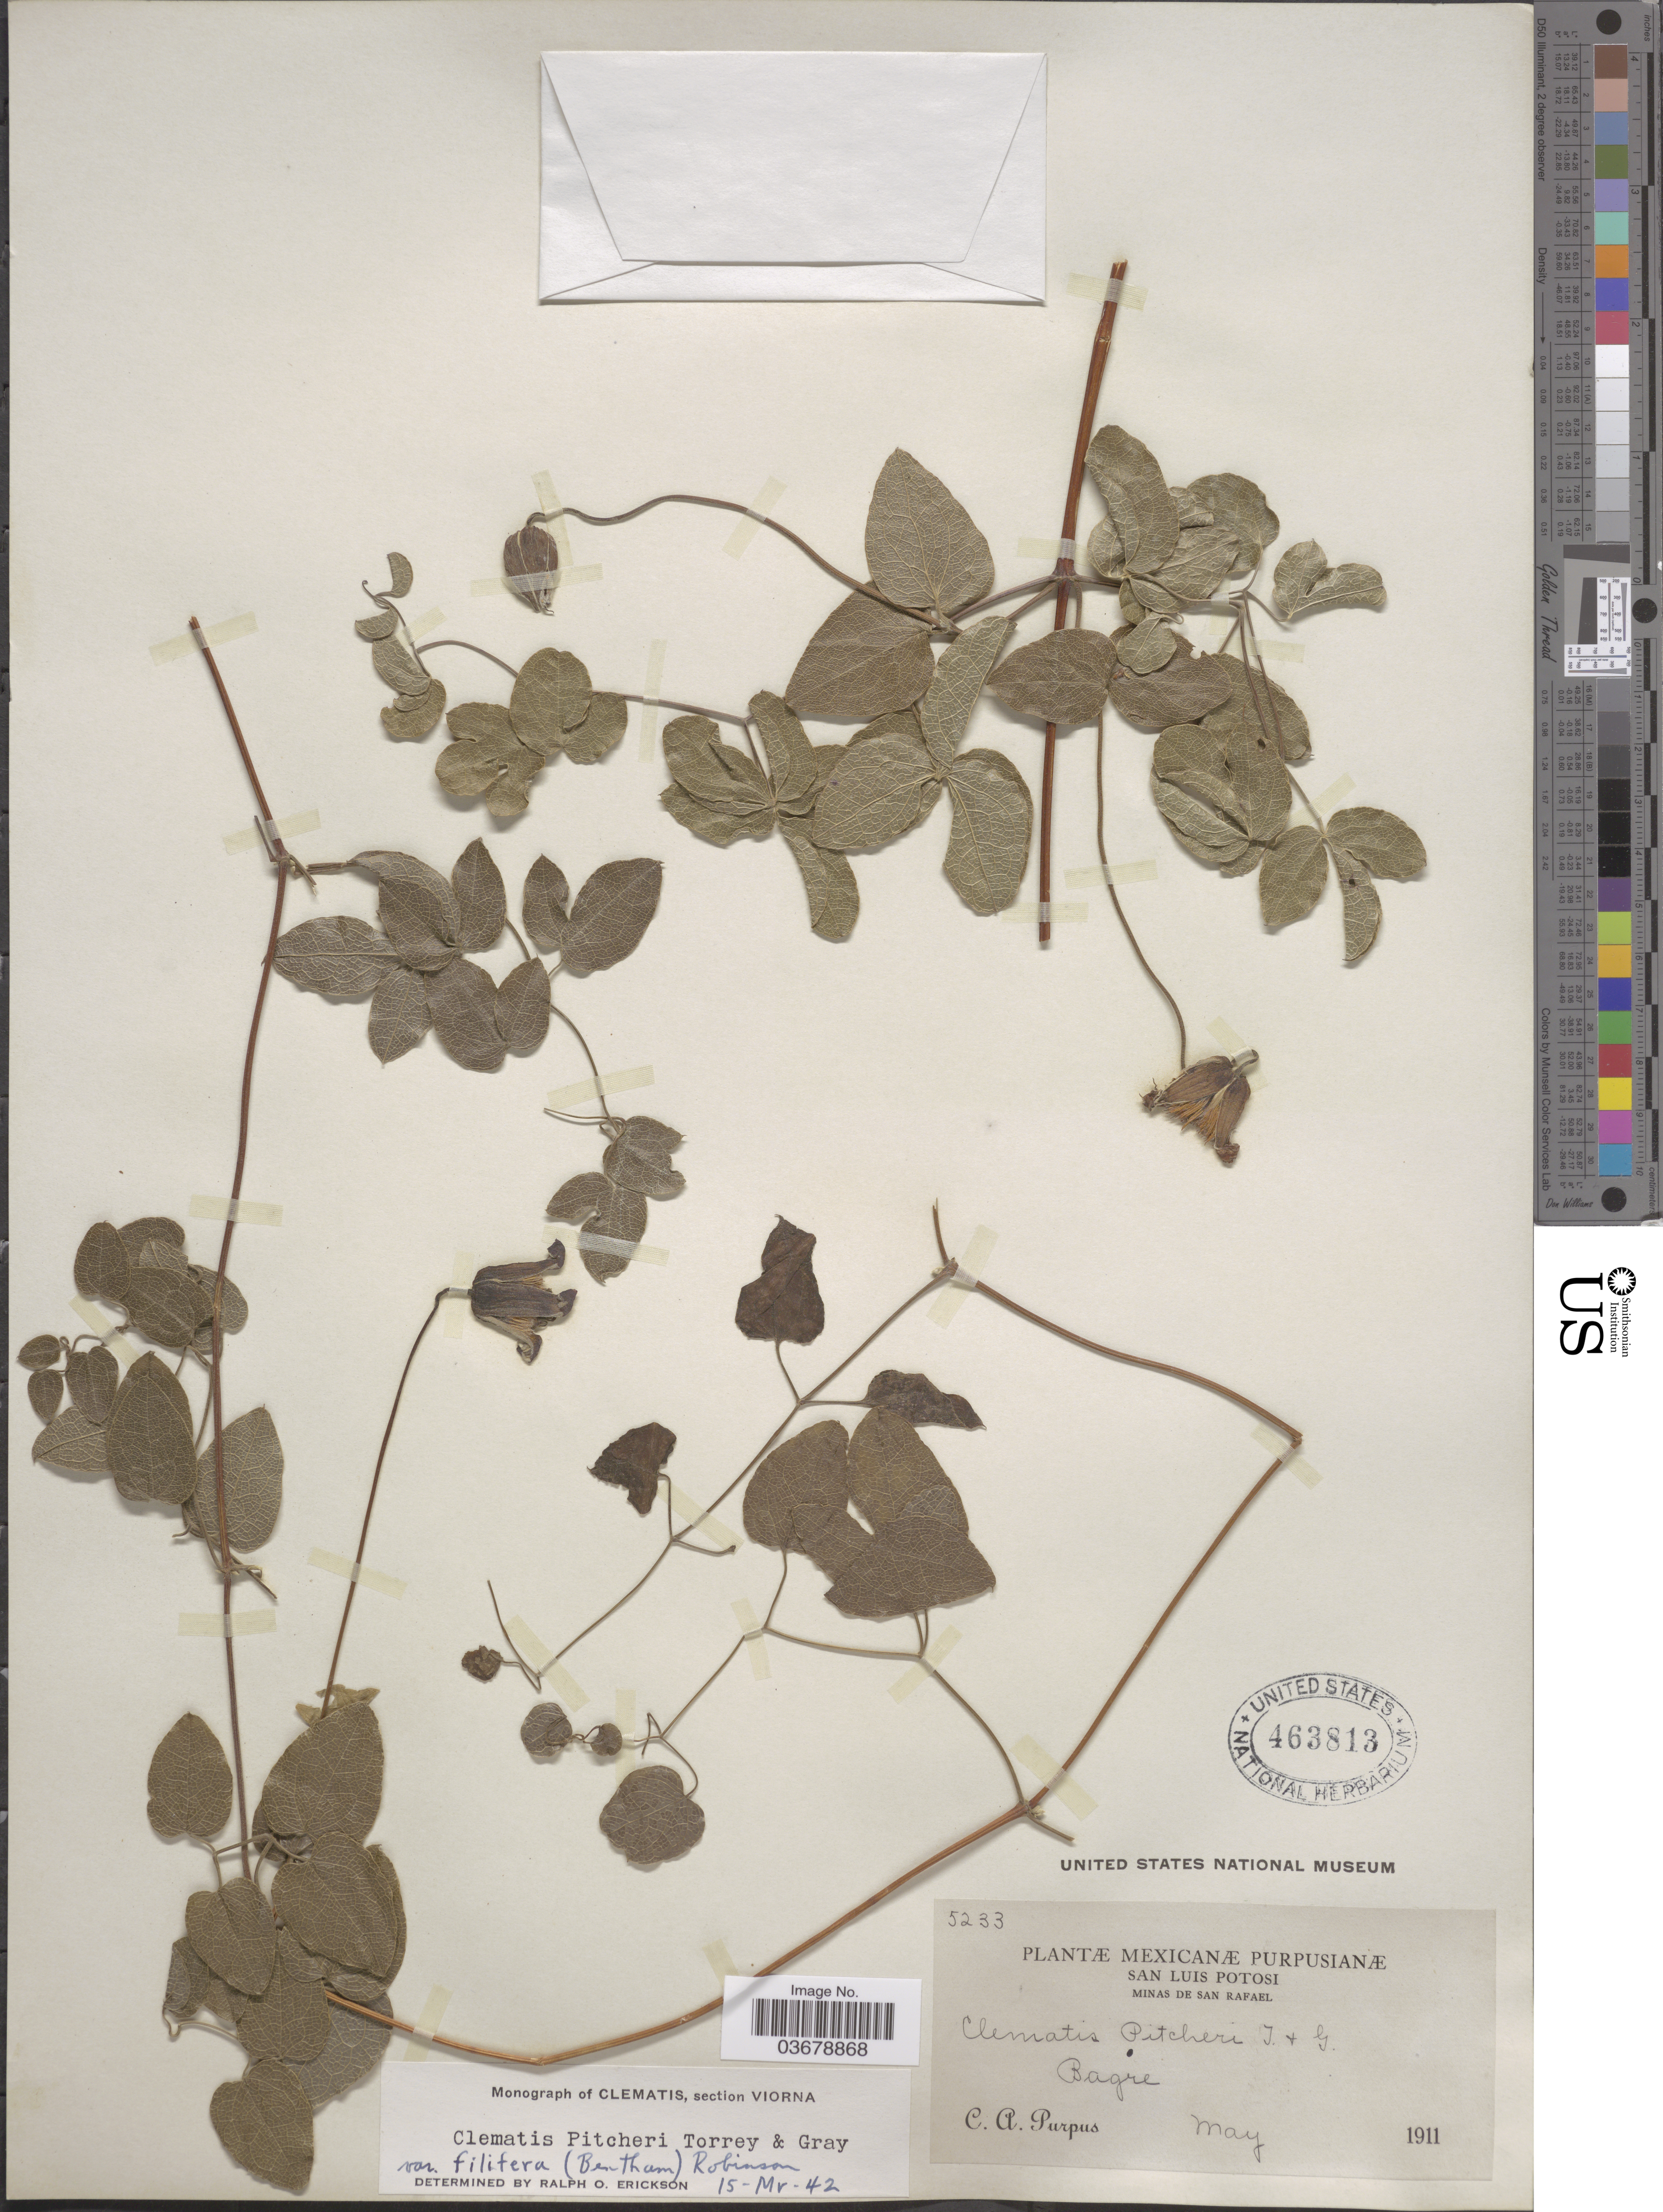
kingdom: Plantae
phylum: Tracheophyta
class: Magnoliopsida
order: Ranunculales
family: Ranunculaceae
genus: Clematis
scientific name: Clematis pitcheri var. filifera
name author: (Benth.) B.L. Rob.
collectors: C. A. Purpus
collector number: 5233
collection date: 1911-05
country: Mexico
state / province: San Luis Potosí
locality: Minas de San Rafael. Bagre.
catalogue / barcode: US 463813